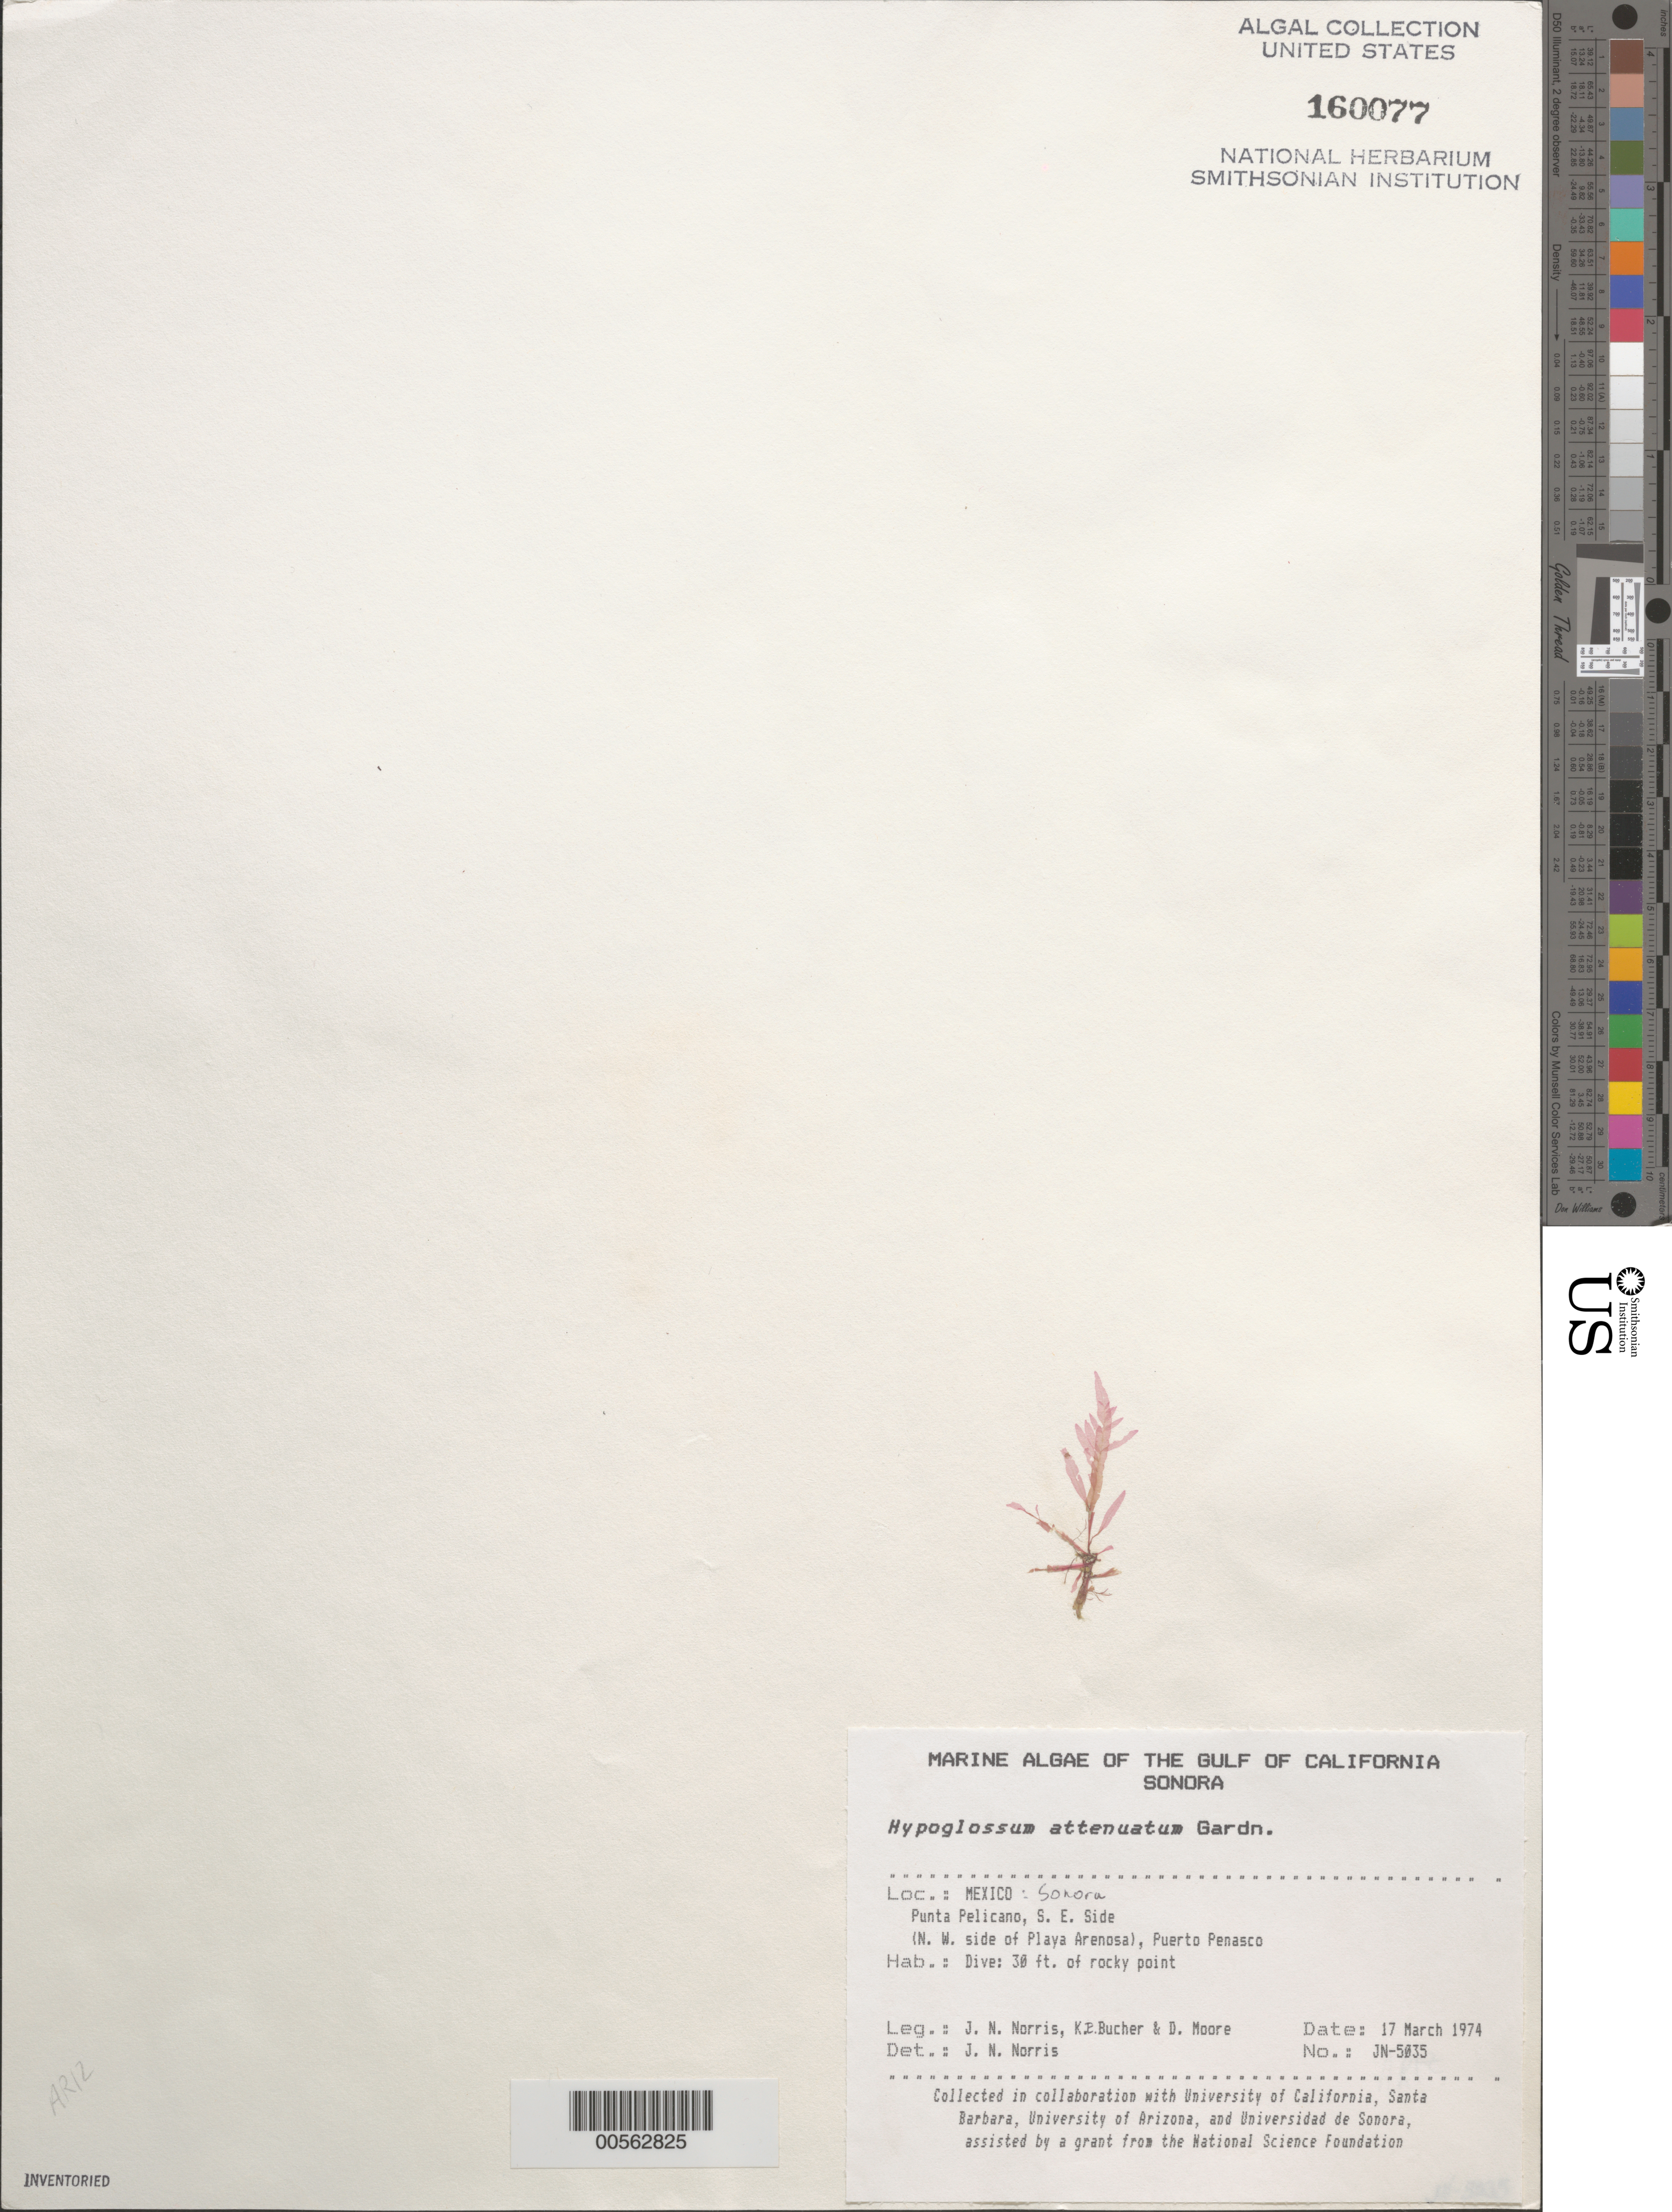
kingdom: Plantae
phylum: Rhodophyta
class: Florideophyceae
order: Ceramiales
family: Delesseriaceae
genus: Hypoglossum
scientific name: Hypoglossum attenuatum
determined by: Norris, James N.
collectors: J. N. Norris, K. E. Bucher & D. Moore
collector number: JN-5035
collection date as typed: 17 Mar 1974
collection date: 1974-03-17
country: Mexico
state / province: Sonora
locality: Punta Pelicano, Playa Arenosa, Puerto Penasco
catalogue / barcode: US 160077